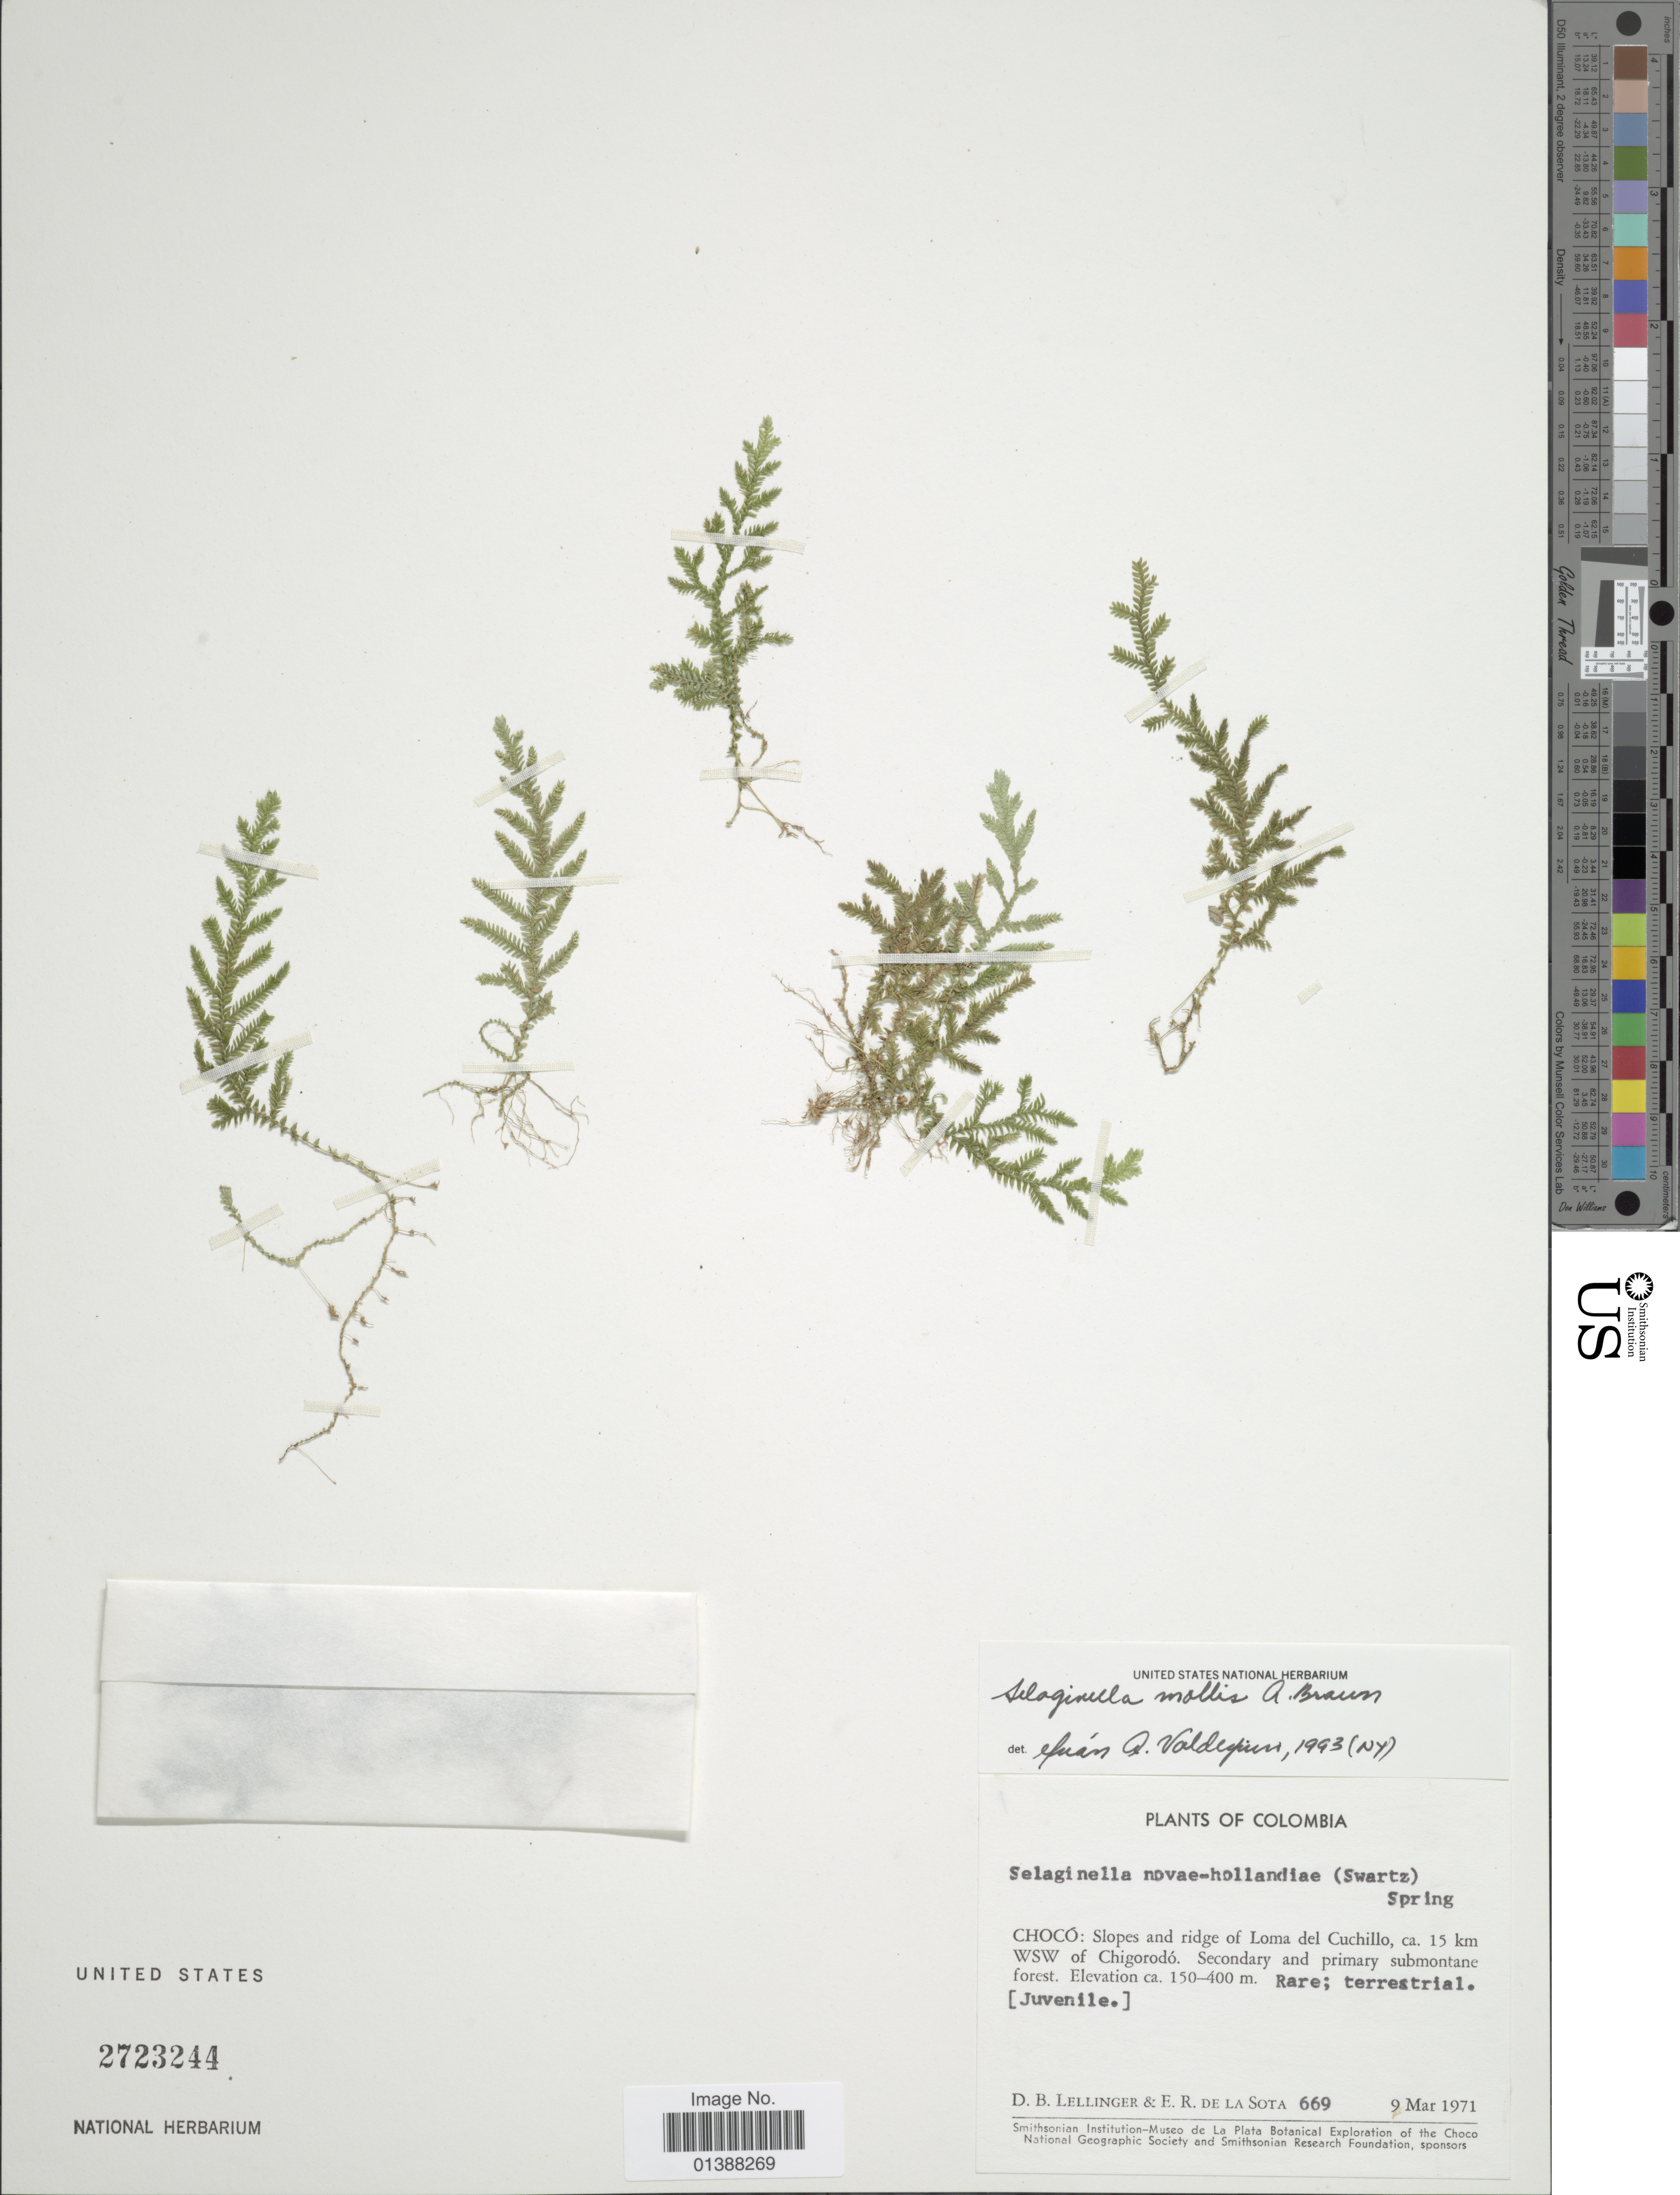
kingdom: Plantae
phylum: Tracheophyta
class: Lycopodiopsida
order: Selaginellales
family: Selaginellaceae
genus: Selaginella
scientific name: Selaginella mollis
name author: A. Braun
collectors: D. B. Lellinger & E. R. de la Sota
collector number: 669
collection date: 1971-03-09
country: Colombia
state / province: Chocó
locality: Slopes and ridge of Loma del Cuchillo, ca 15 km WSW of Chigorodó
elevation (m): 150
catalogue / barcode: US 2723244